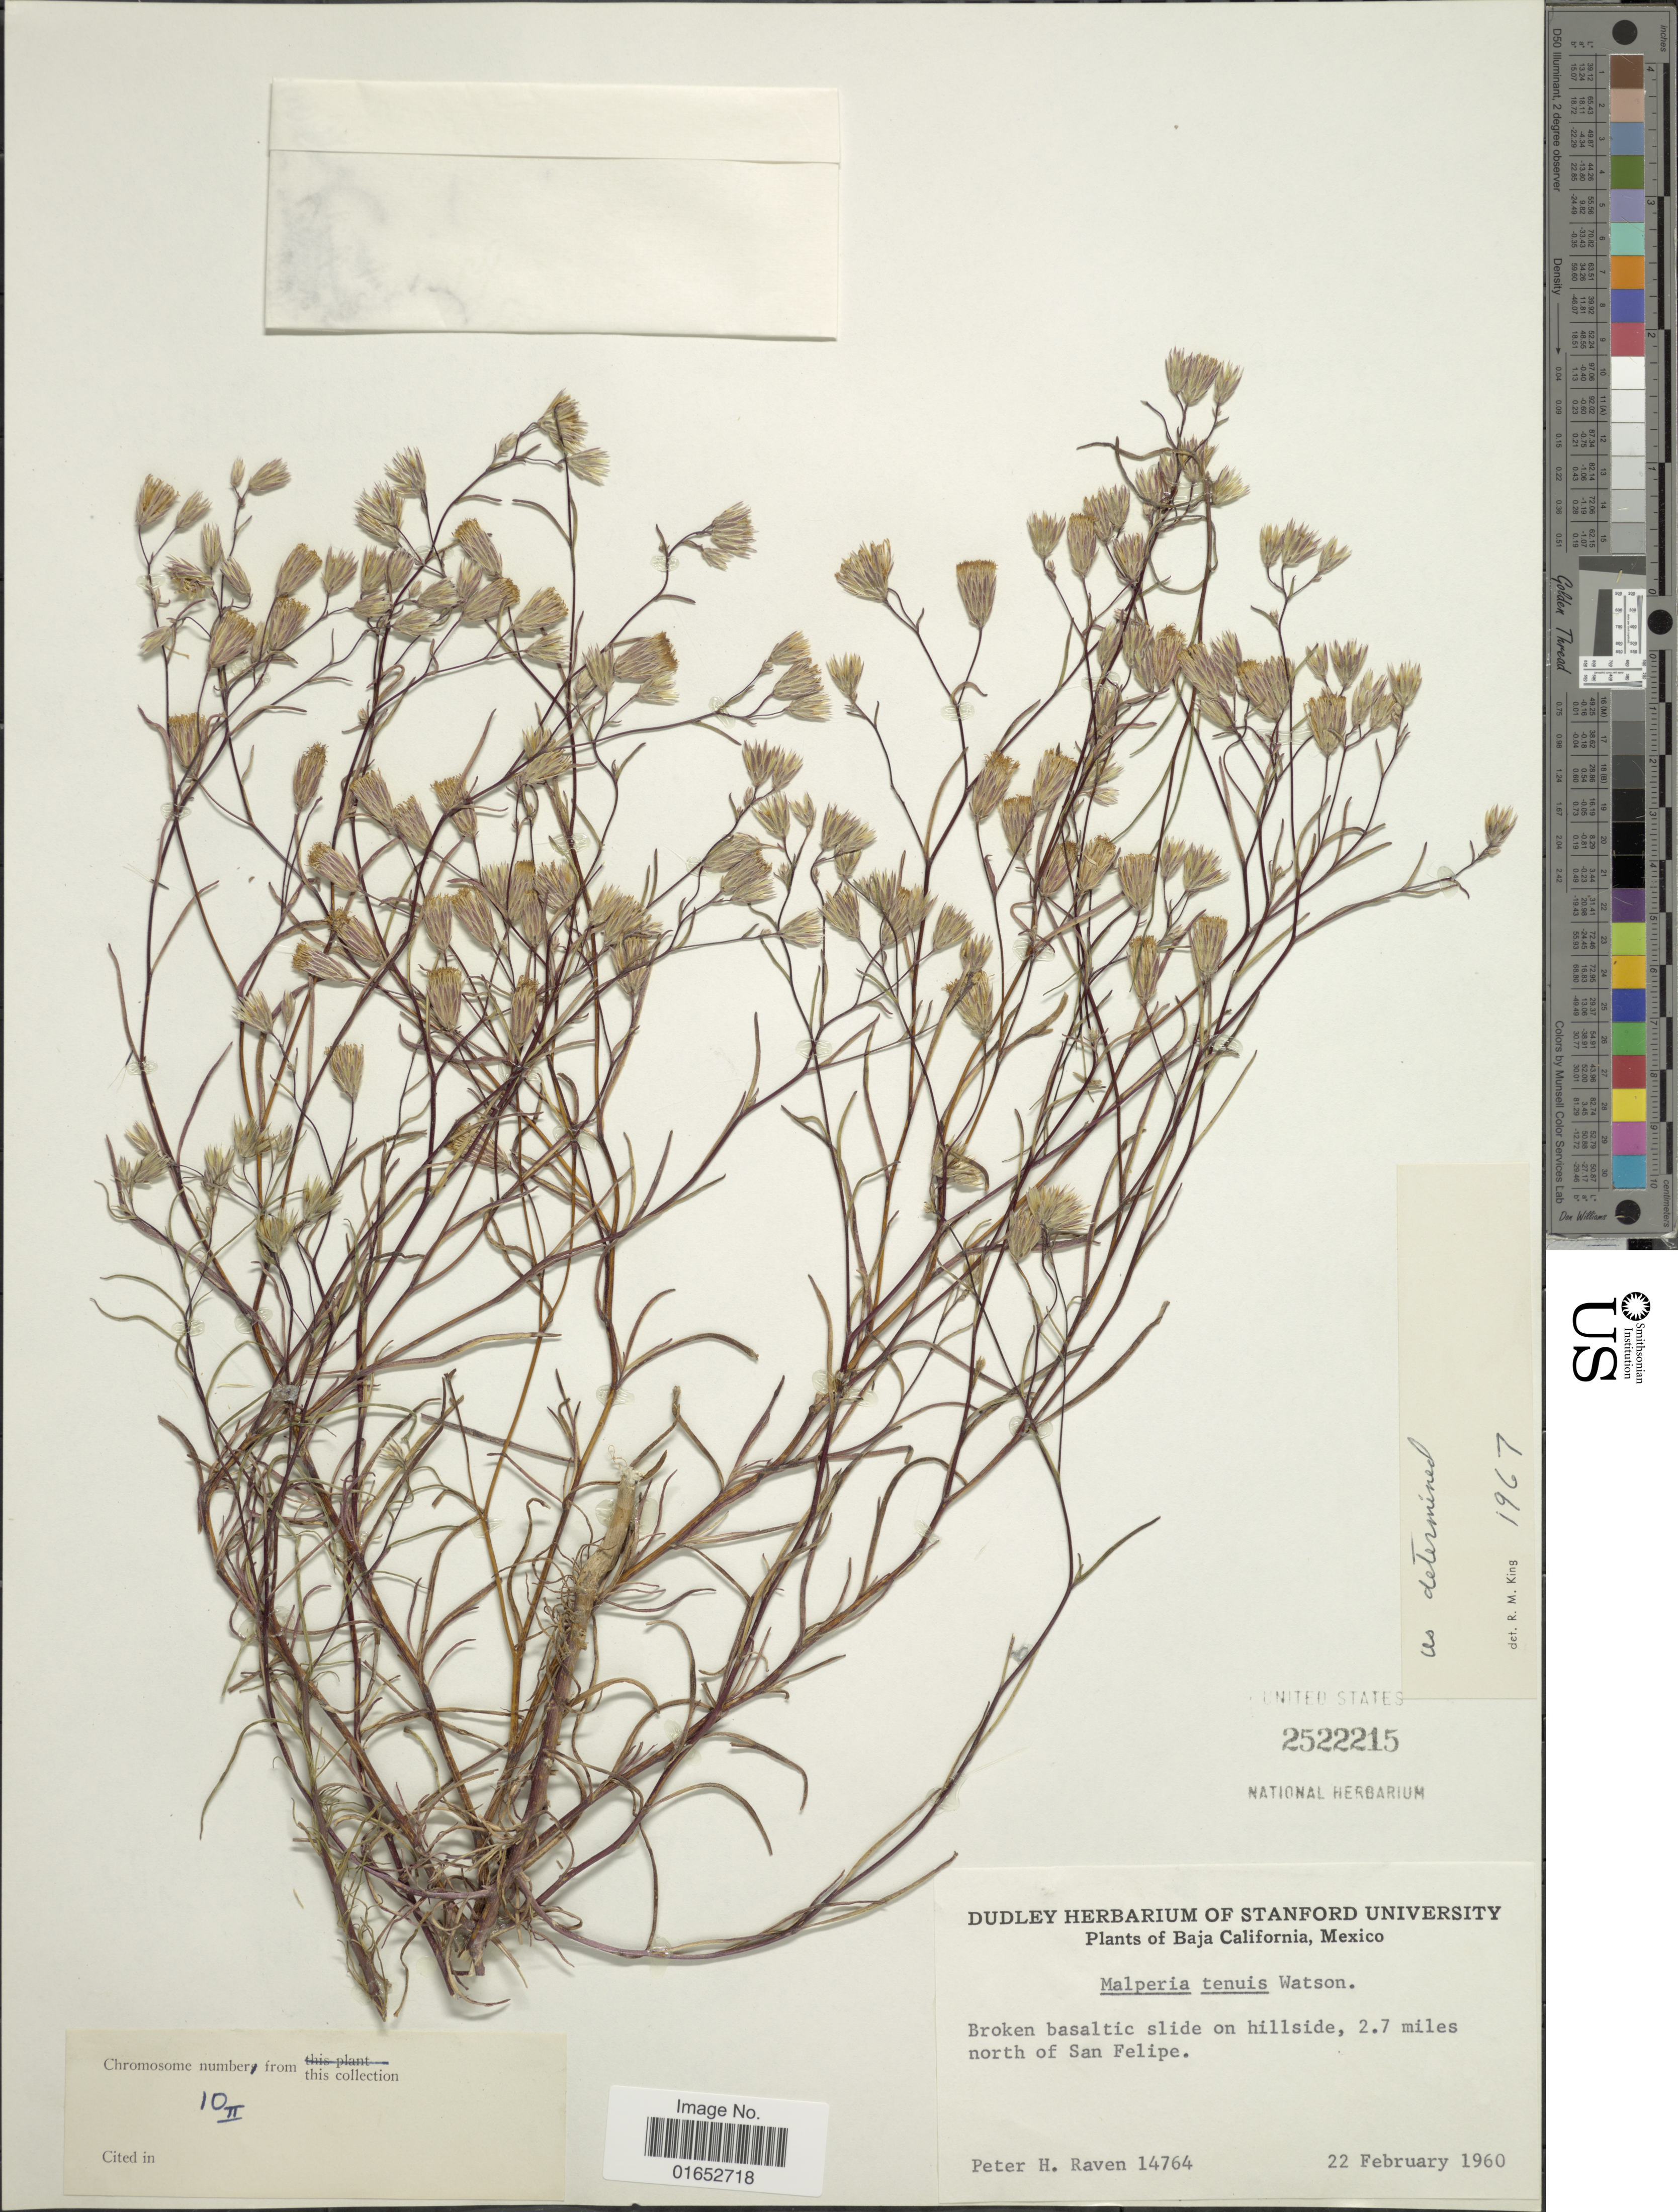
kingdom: Plantae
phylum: Tracheophyta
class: Magnoliopsida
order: Asterales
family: Asteraceae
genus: Malperia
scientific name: Malperia tenuis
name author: S. Watson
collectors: P. Raven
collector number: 14764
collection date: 1960-02-22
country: Mexico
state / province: Baja California Norte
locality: Broken basaltic slide on hillside, 2.7 miles north of San Felipe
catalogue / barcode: US 2522215